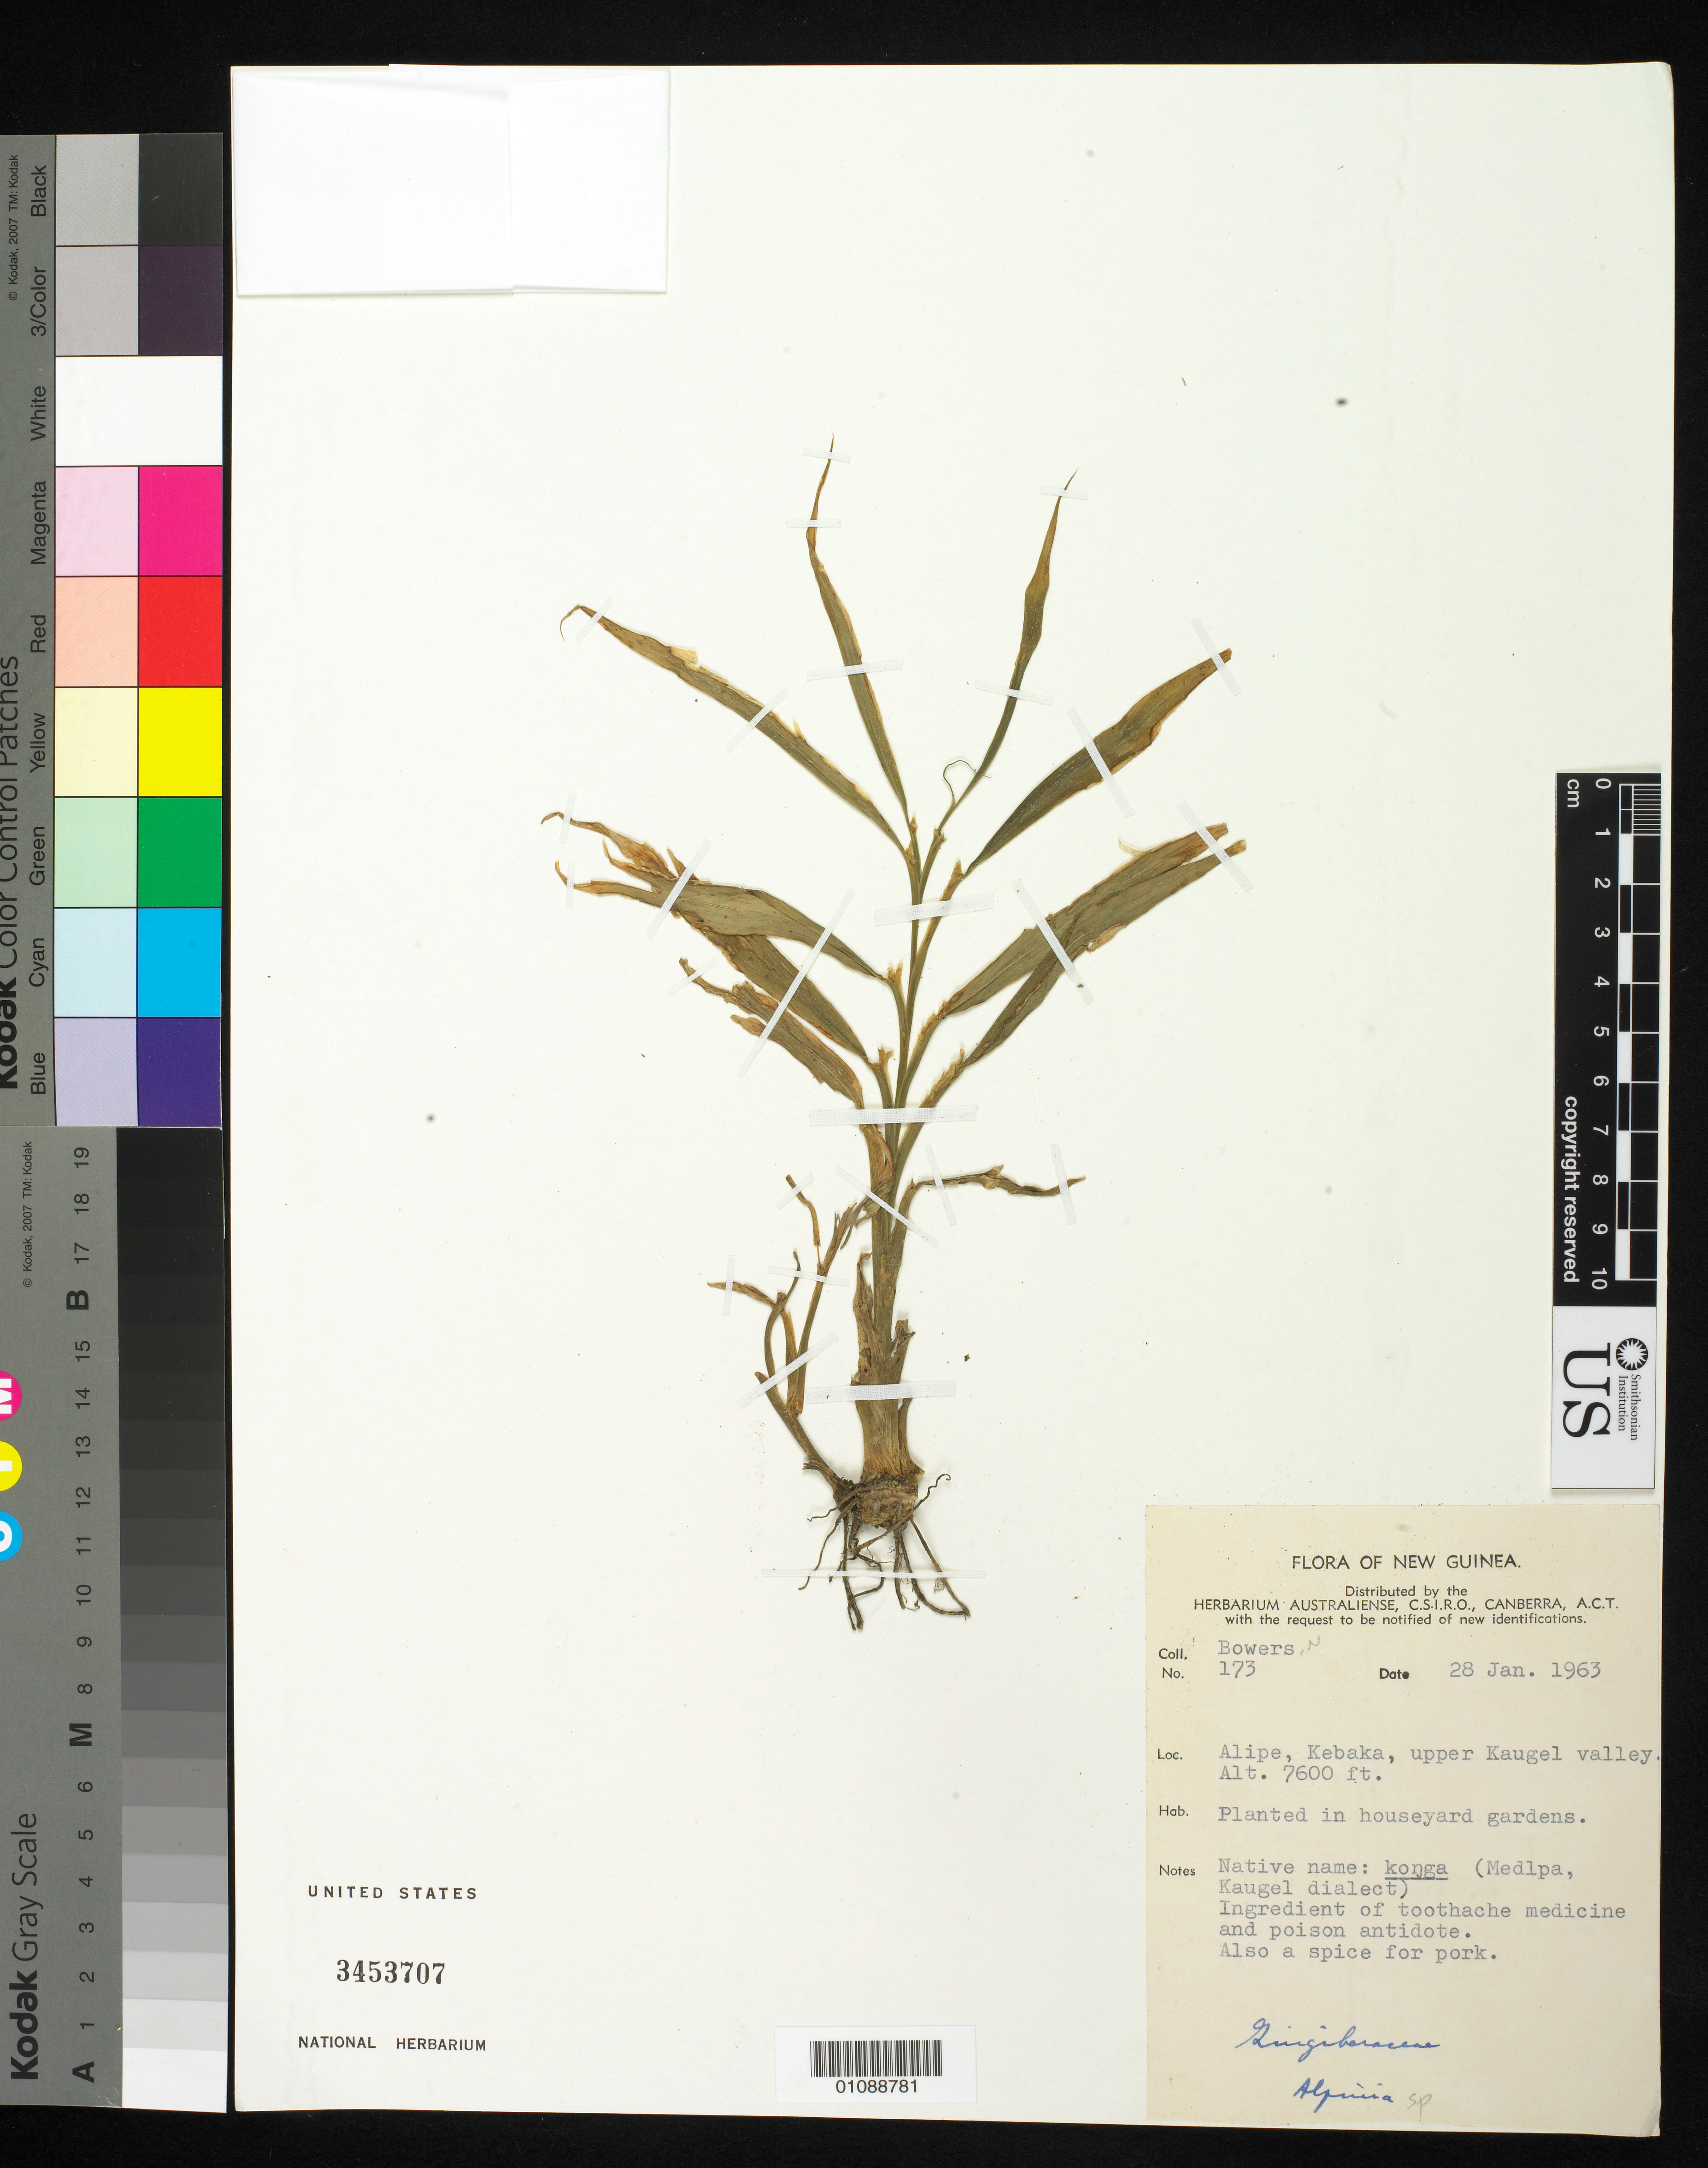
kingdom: Plantae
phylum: Tracheophyta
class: Liliopsida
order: Zingiberales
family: Zingiberaceae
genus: Alpinia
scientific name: Alpinia sp.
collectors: N. Bowers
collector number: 173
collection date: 1963-01-28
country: Papua New Guinea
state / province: Western Highlands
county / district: Kebaka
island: New Guinea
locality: Upper Kaugel valley.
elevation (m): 2316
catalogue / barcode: US 3453707